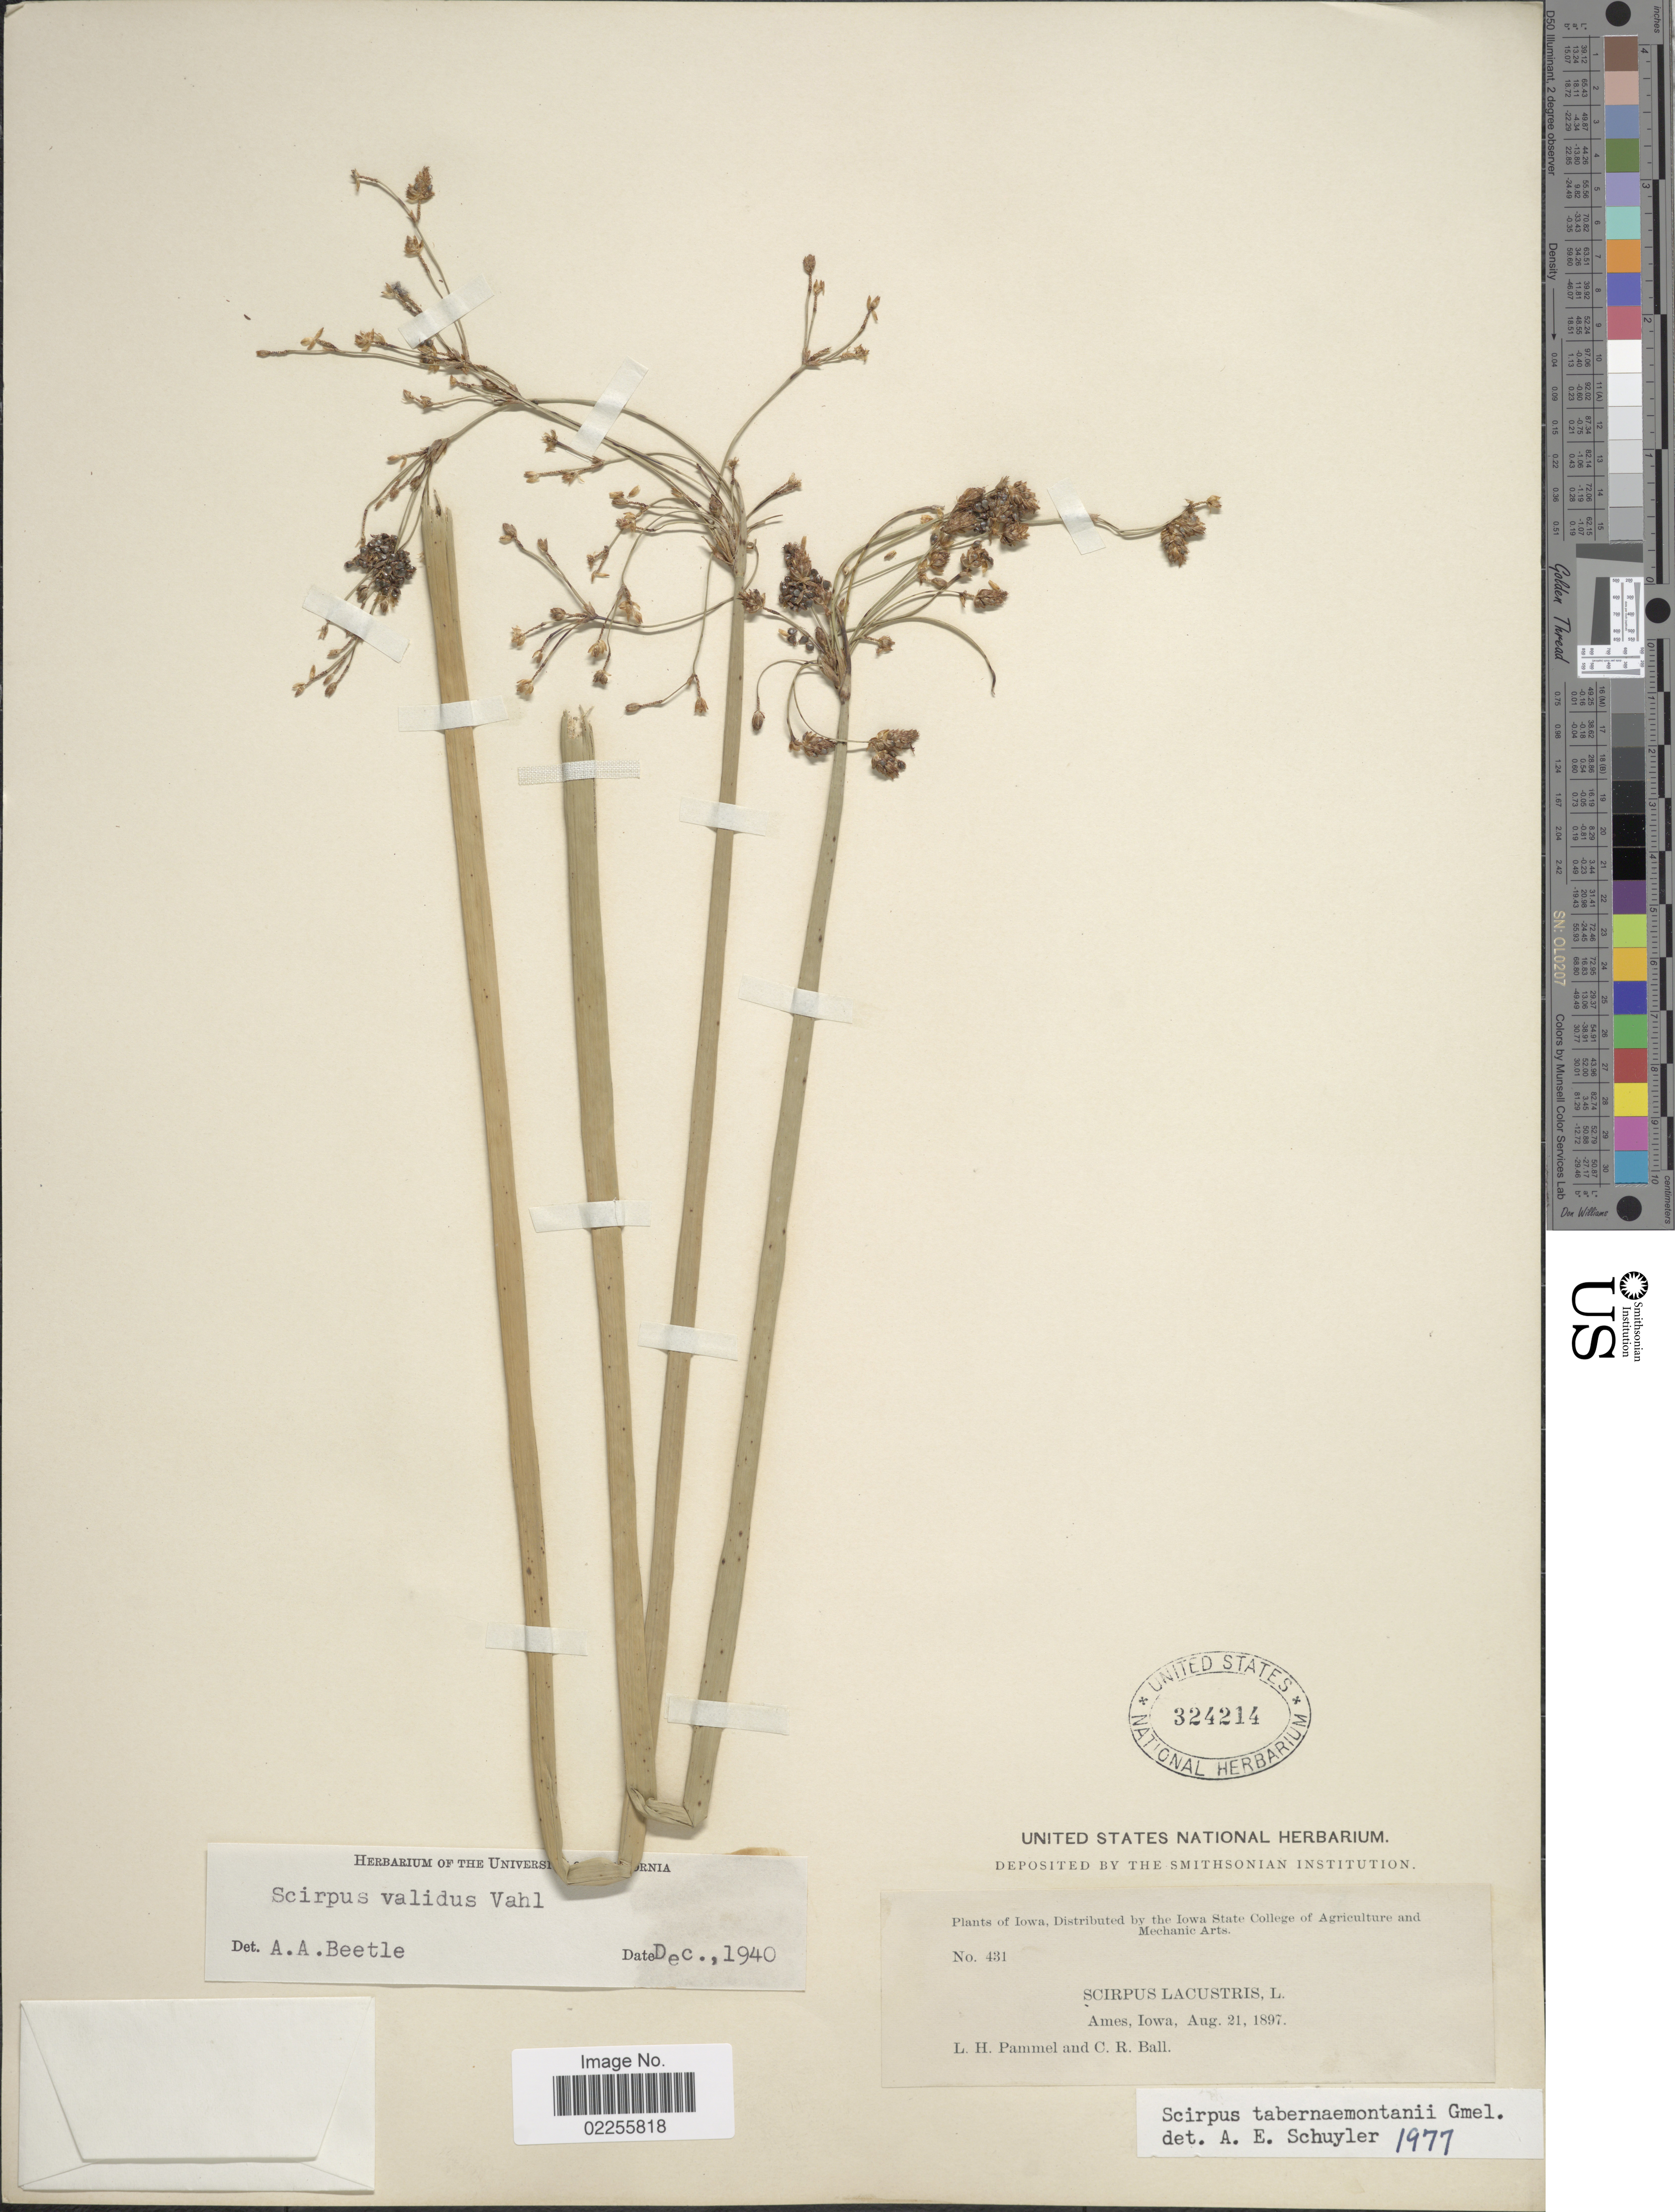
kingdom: Plantae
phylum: Tracheophyta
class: Liliopsida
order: Poales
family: Cyperaceae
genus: Schoenoplectus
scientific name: Schoenoplectus tabernaemontani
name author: (C.C. Gmel.) Palla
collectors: L. Pammel & C. R. Ball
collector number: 431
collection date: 1897-08-21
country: United States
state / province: Iowa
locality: Ames.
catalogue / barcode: US 324214